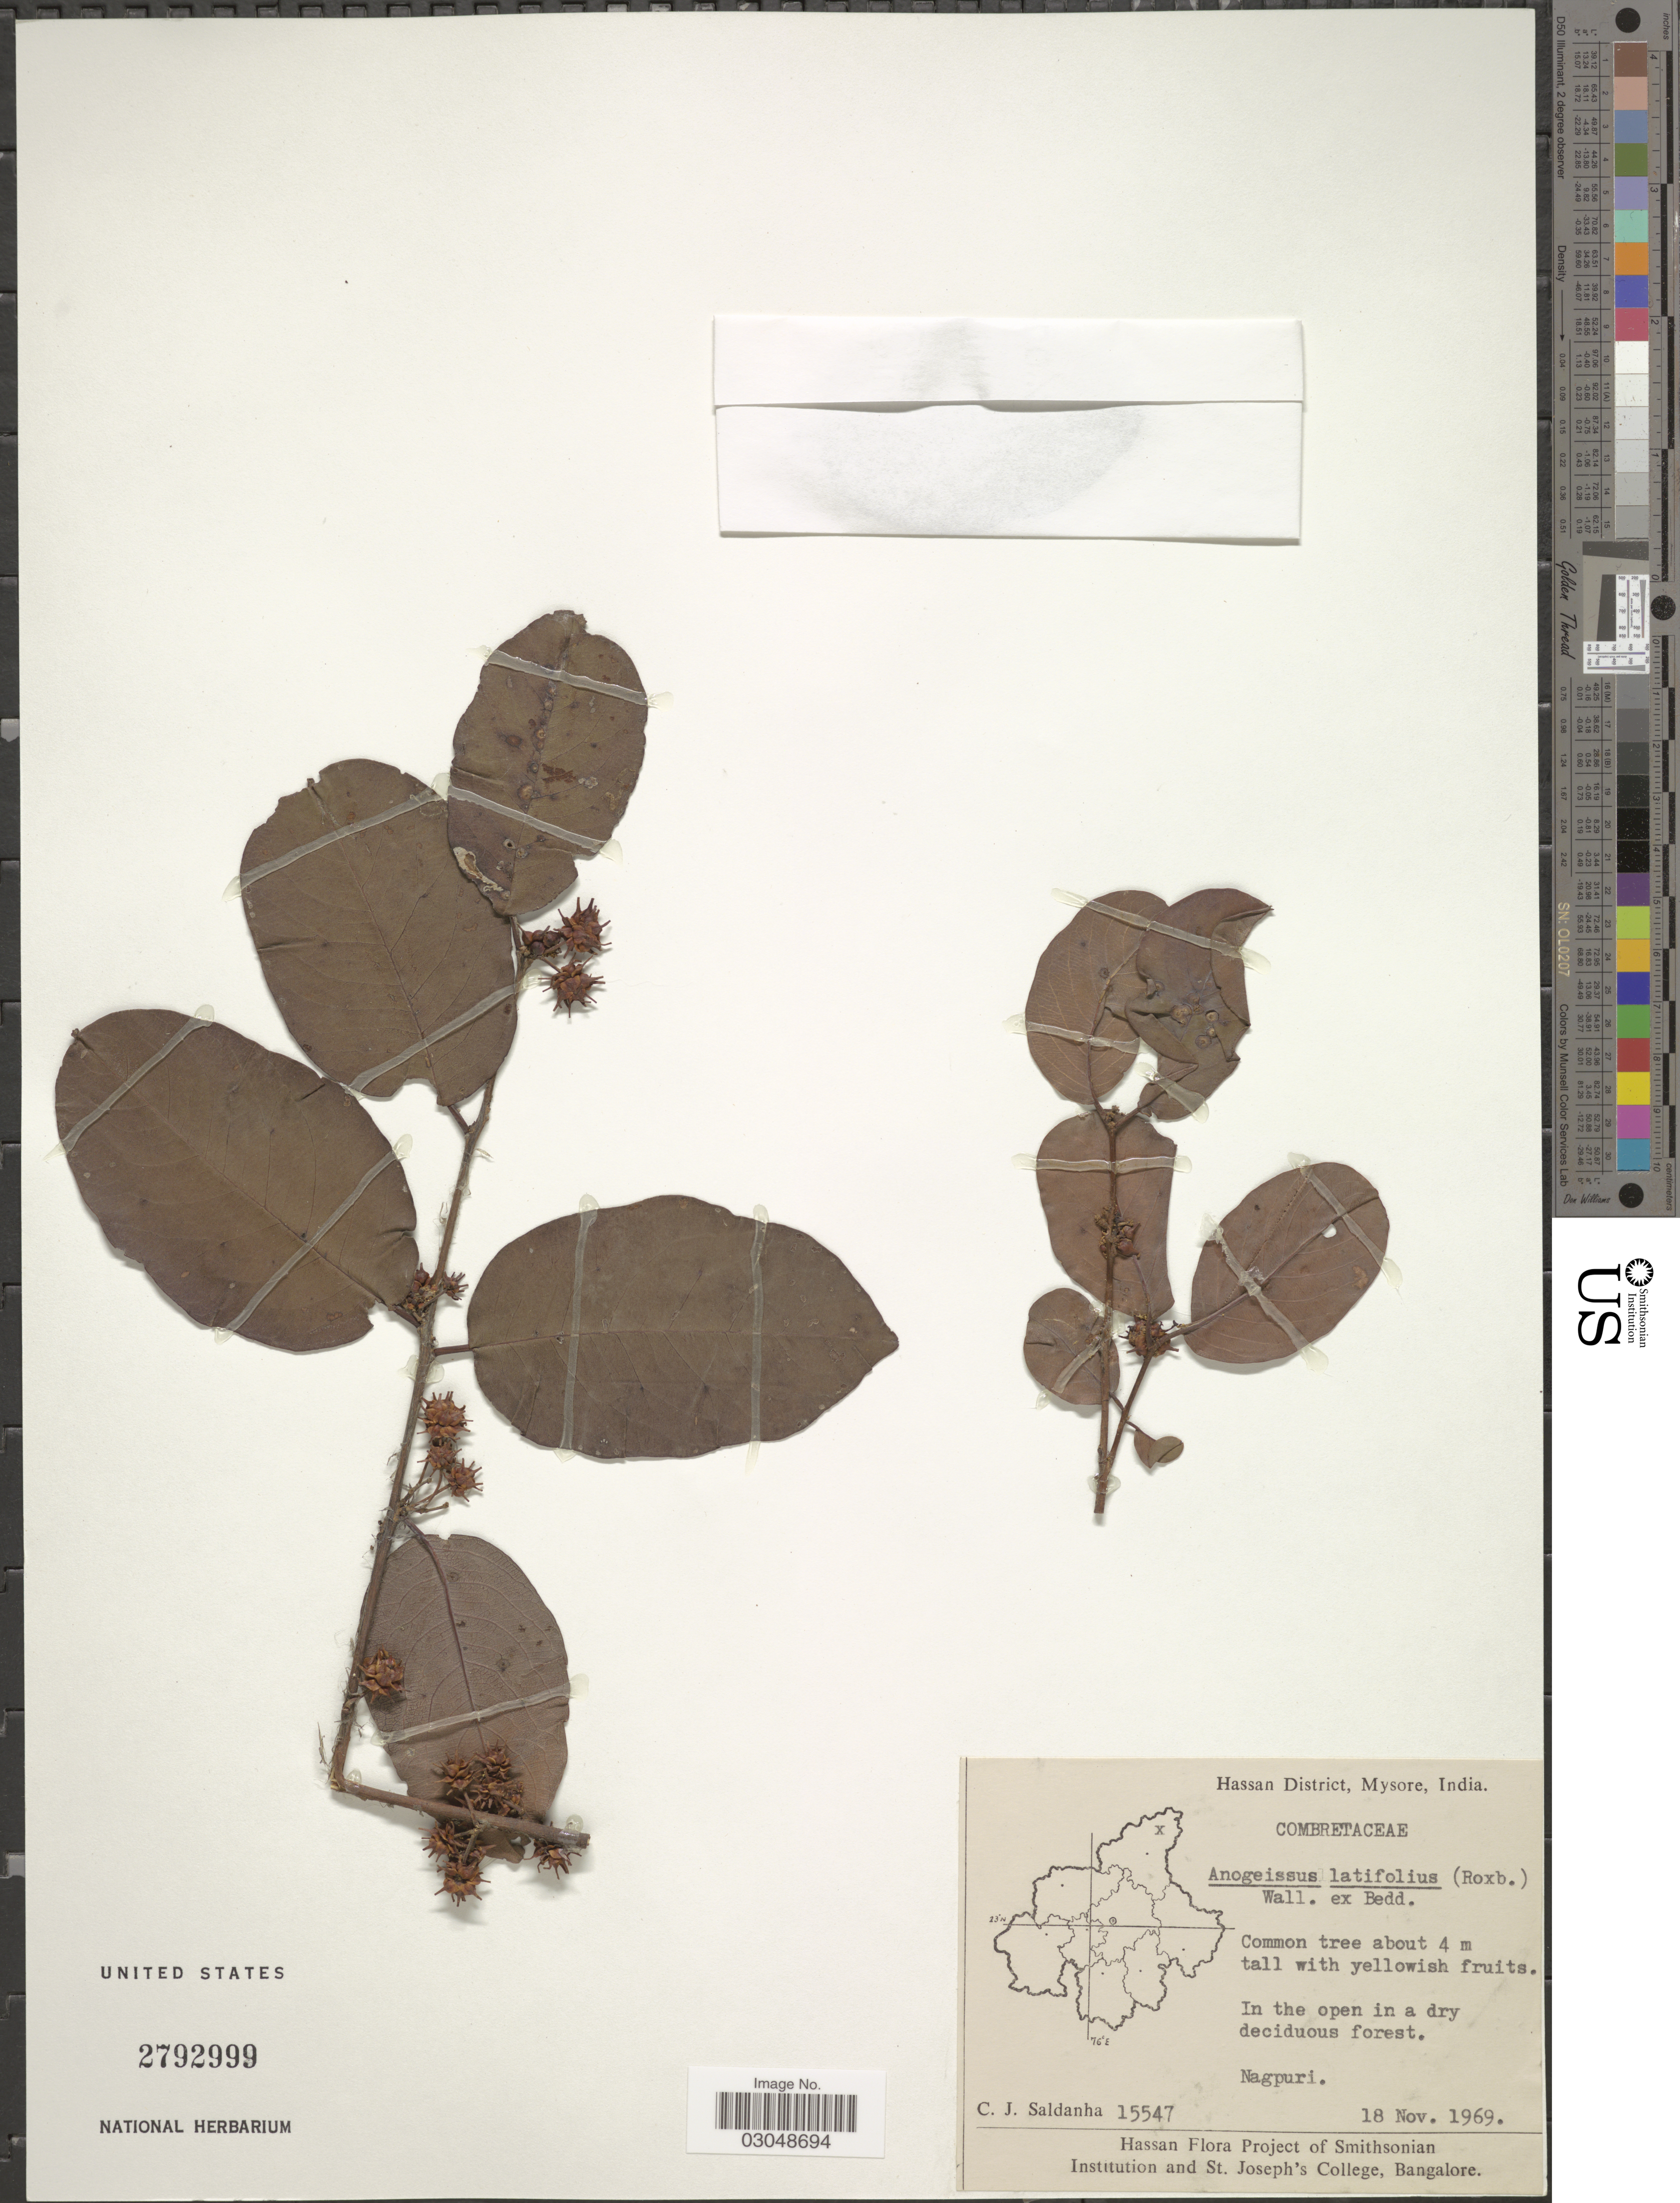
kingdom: Plantae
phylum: Tracheophyta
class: Magnoliopsida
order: Myrtales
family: Combretaceae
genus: Anogeissus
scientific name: Anogeissus latifolia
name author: (Roxb. ex DC.) Wall. ex Guill. & Perr.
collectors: C. J. Saldanha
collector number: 15547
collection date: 1969-11-18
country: India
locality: Hassan District, Mysore. Nagpuri.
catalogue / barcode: US 2792999